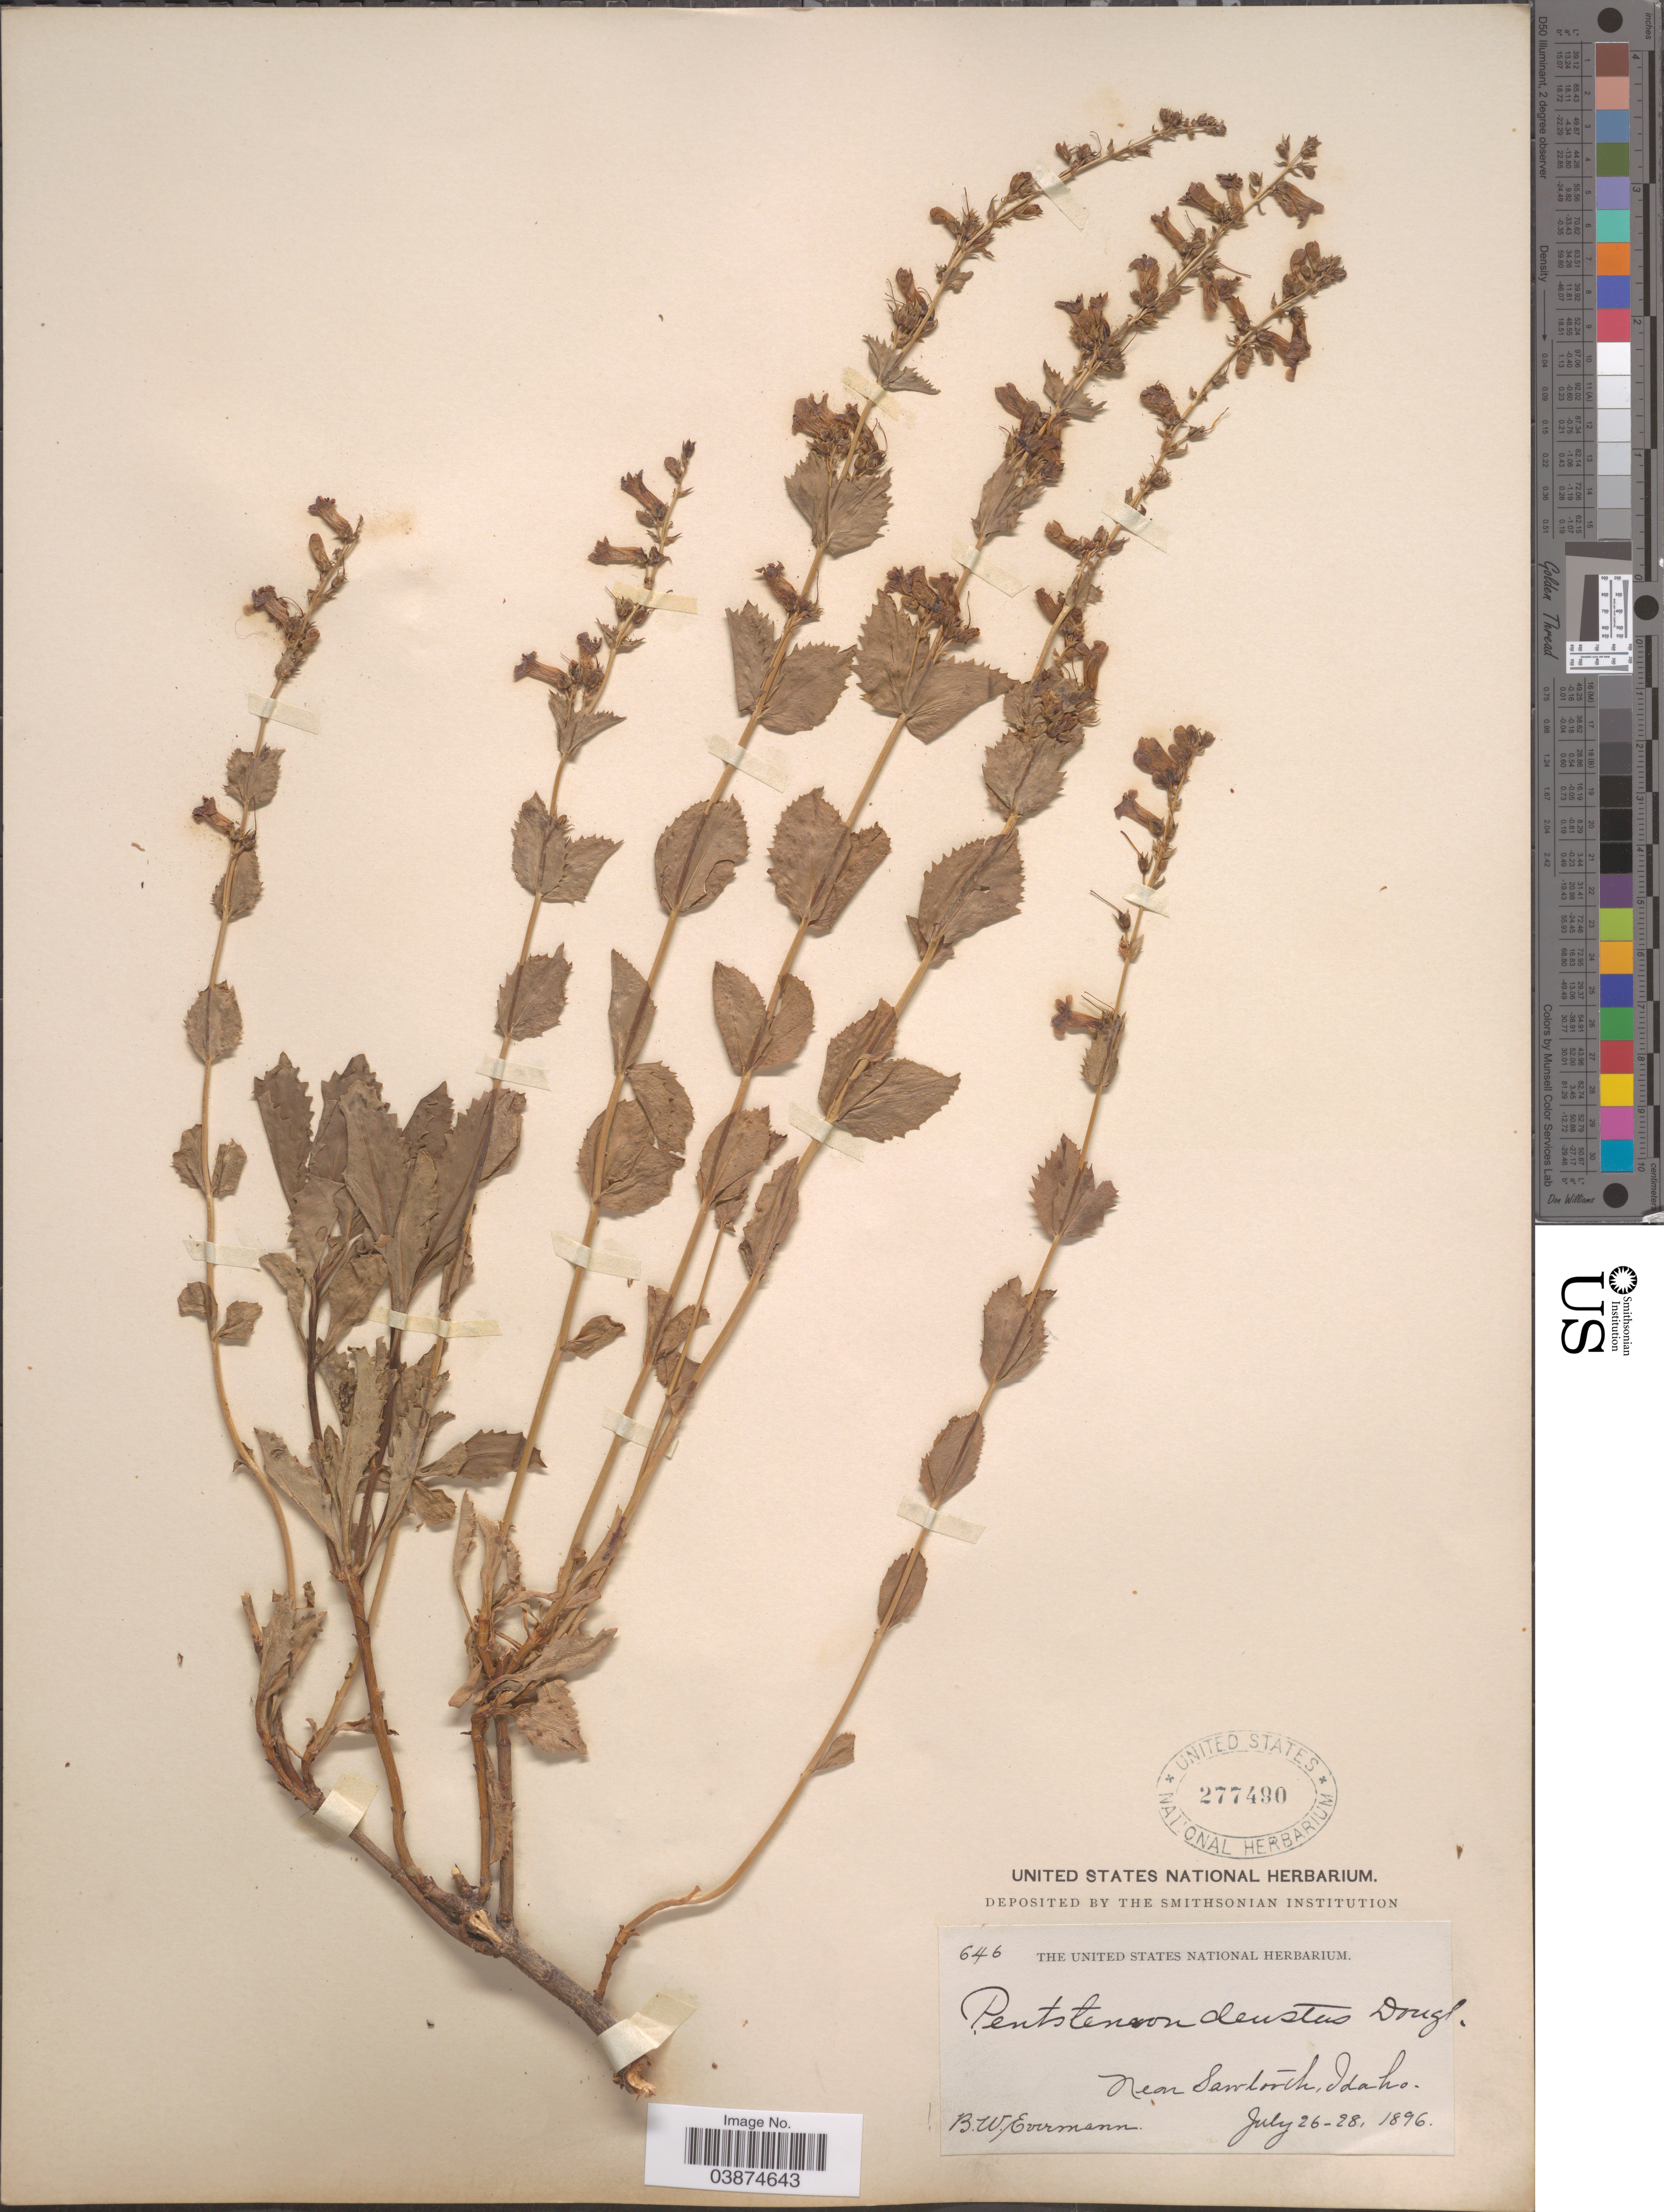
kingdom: Plantae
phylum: Tracheophyta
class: Magnoliopsida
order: Lamiales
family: Plantaginaceae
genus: Penstemon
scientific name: Penstemon deustus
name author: Douglas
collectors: B. W. Evermann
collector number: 646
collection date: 1896-07-26/1896-07-28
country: United States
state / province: Idaho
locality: Near Sawtooth.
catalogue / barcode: US 277490